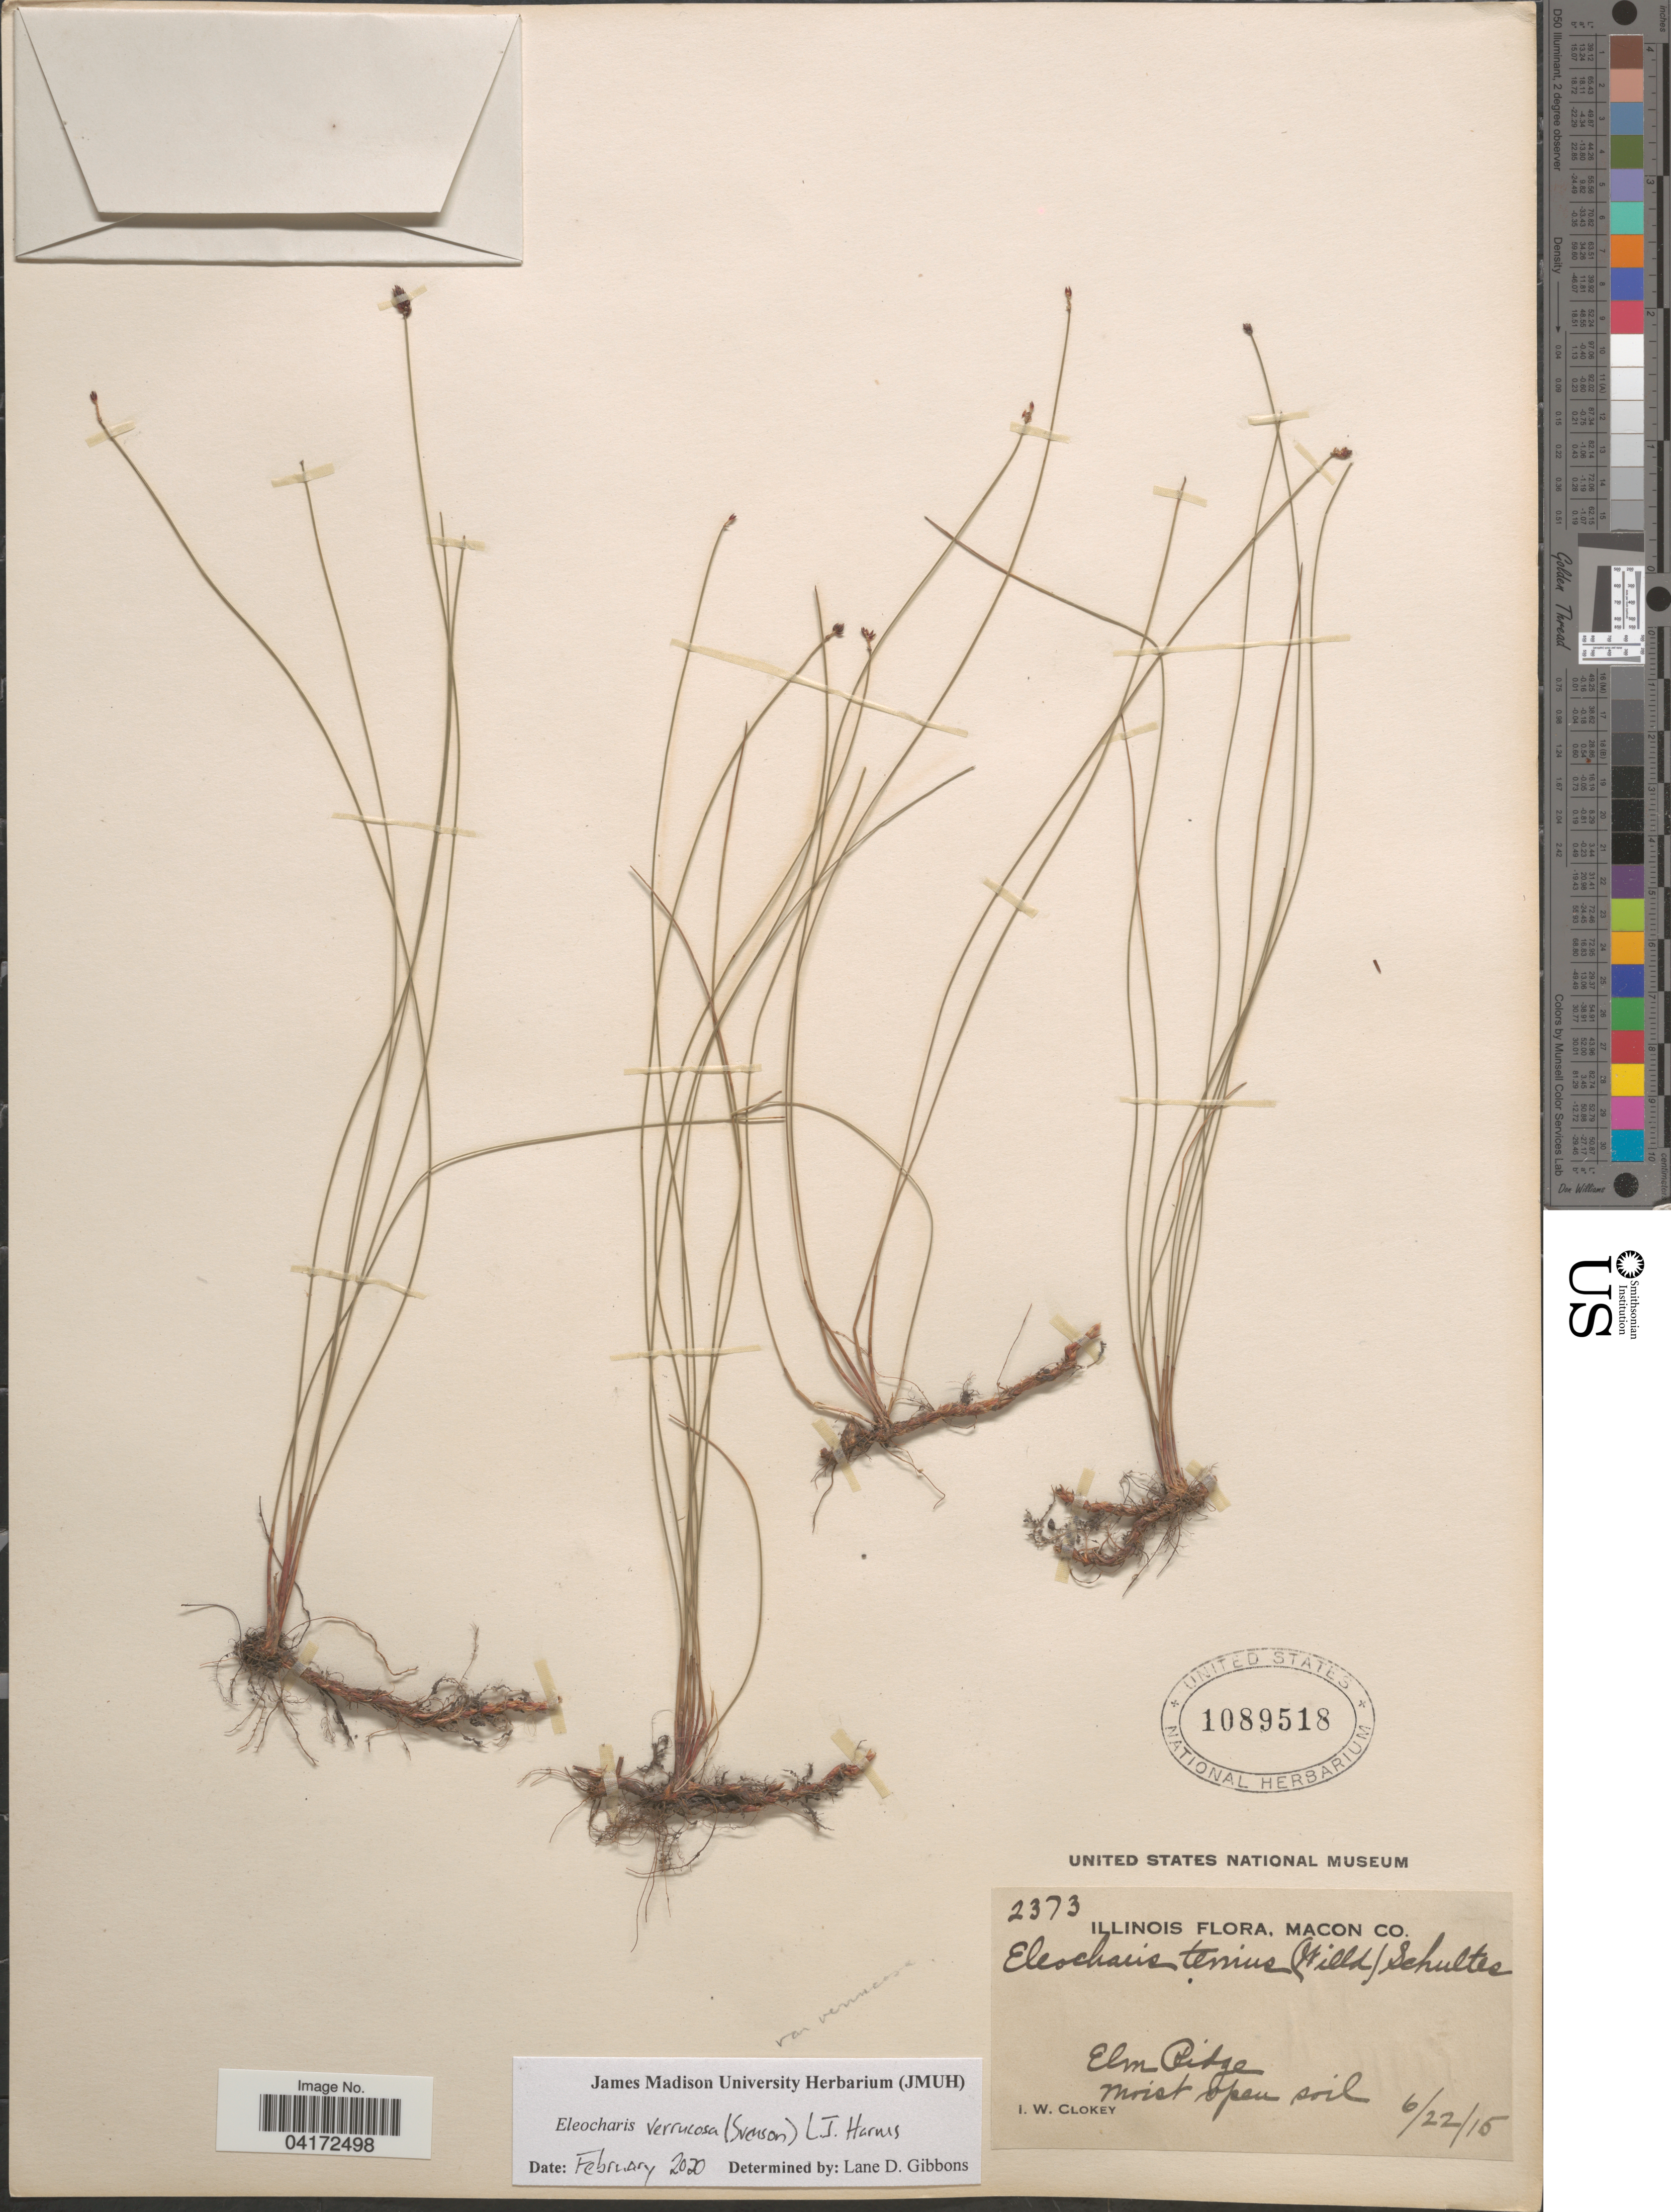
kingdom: Plantae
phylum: Tracheophyta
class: Liliopsida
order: Poales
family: Cyperaceae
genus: Eleocharis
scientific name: Eleocharis verrucosa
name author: (Svenson) L. J. Harms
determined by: Gibbons, Lane D.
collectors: I. W. Clokey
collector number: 2373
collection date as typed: Transcribed d/m/y: 22/6/15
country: United States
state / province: Illinois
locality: Macon Co. Elm Ridge.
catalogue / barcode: US 1089518